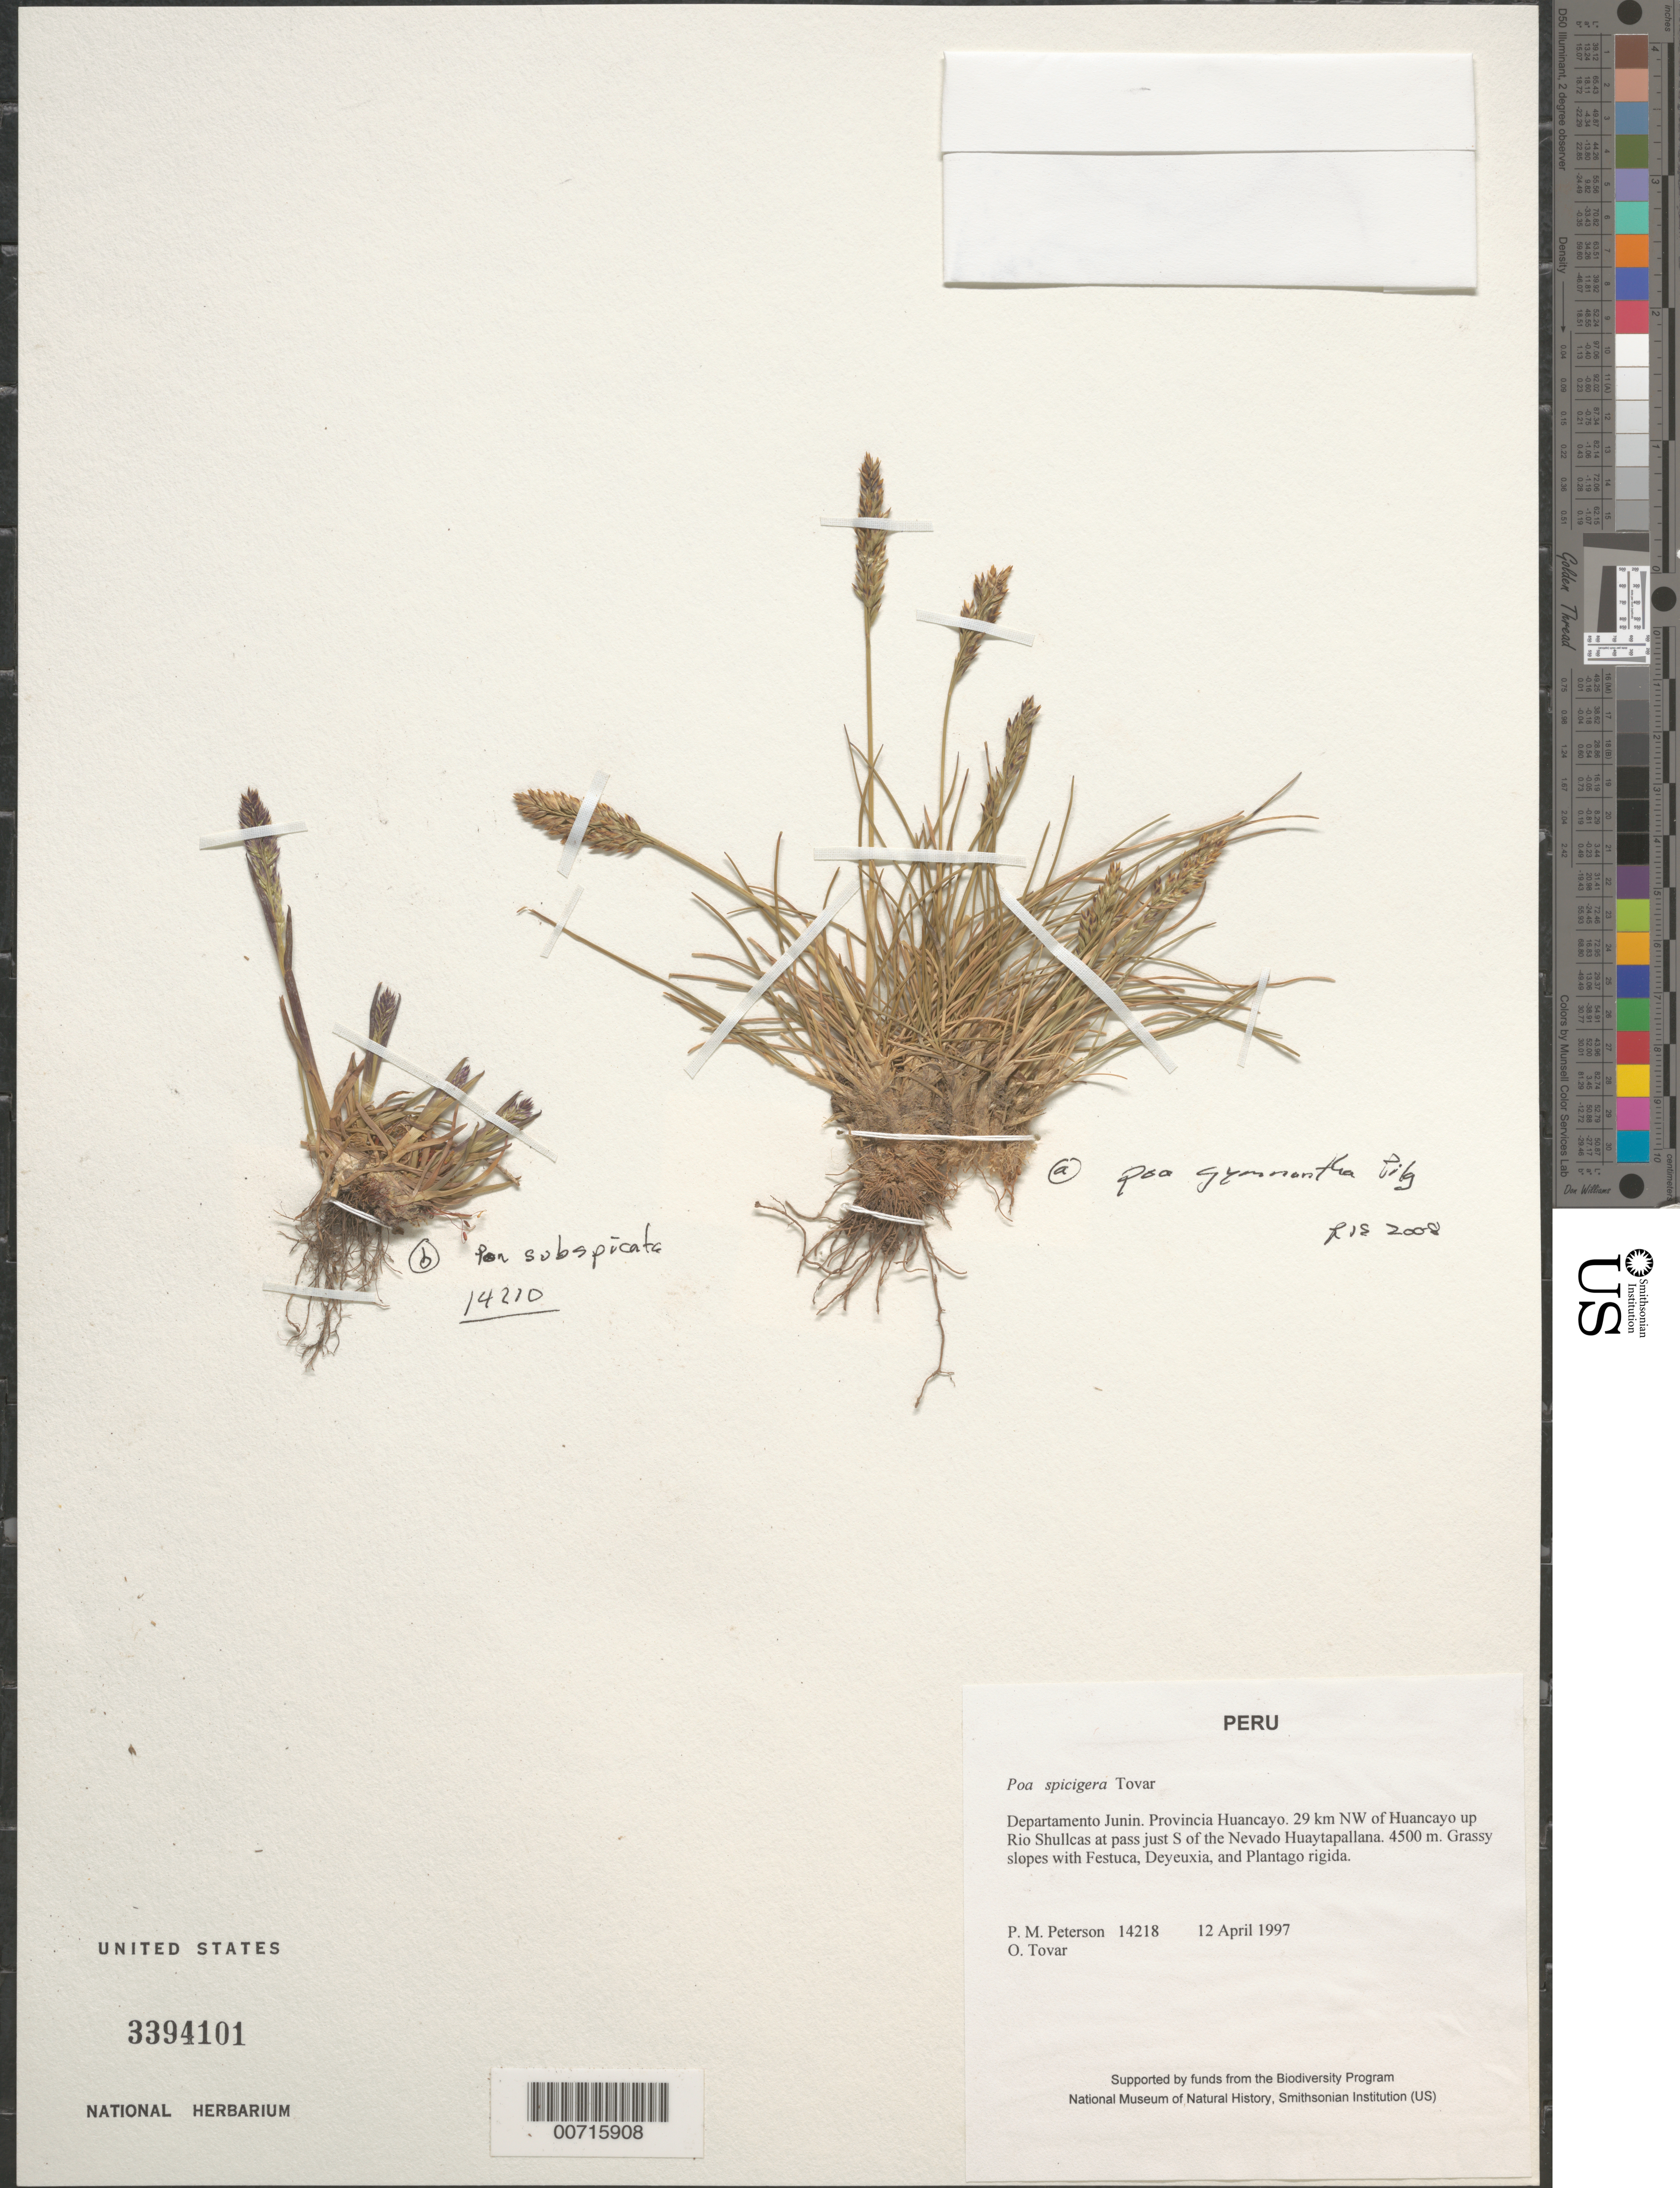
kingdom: Plantae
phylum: Tracheophyta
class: Liliopsida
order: Poales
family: Poaceae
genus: Poa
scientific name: Poa gymnantha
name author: Pilg.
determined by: Soreng, Robert J., Research Associate (BOT), Smithsonian Institution - National Museum of Natural History (UNITED STATES)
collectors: P. M. Peterson & Ó. Tovar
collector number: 14218a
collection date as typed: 12 Apr 1997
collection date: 1997-04-12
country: Peru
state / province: Junín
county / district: Huancayo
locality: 29 km NW of Huancayo up Rio Shullcas at pass just S of the Nevado Huaytapallana.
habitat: Grassy slopes with Festuca, Deyeuxia, and Plantago rigida.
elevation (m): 4500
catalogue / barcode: US 3394101